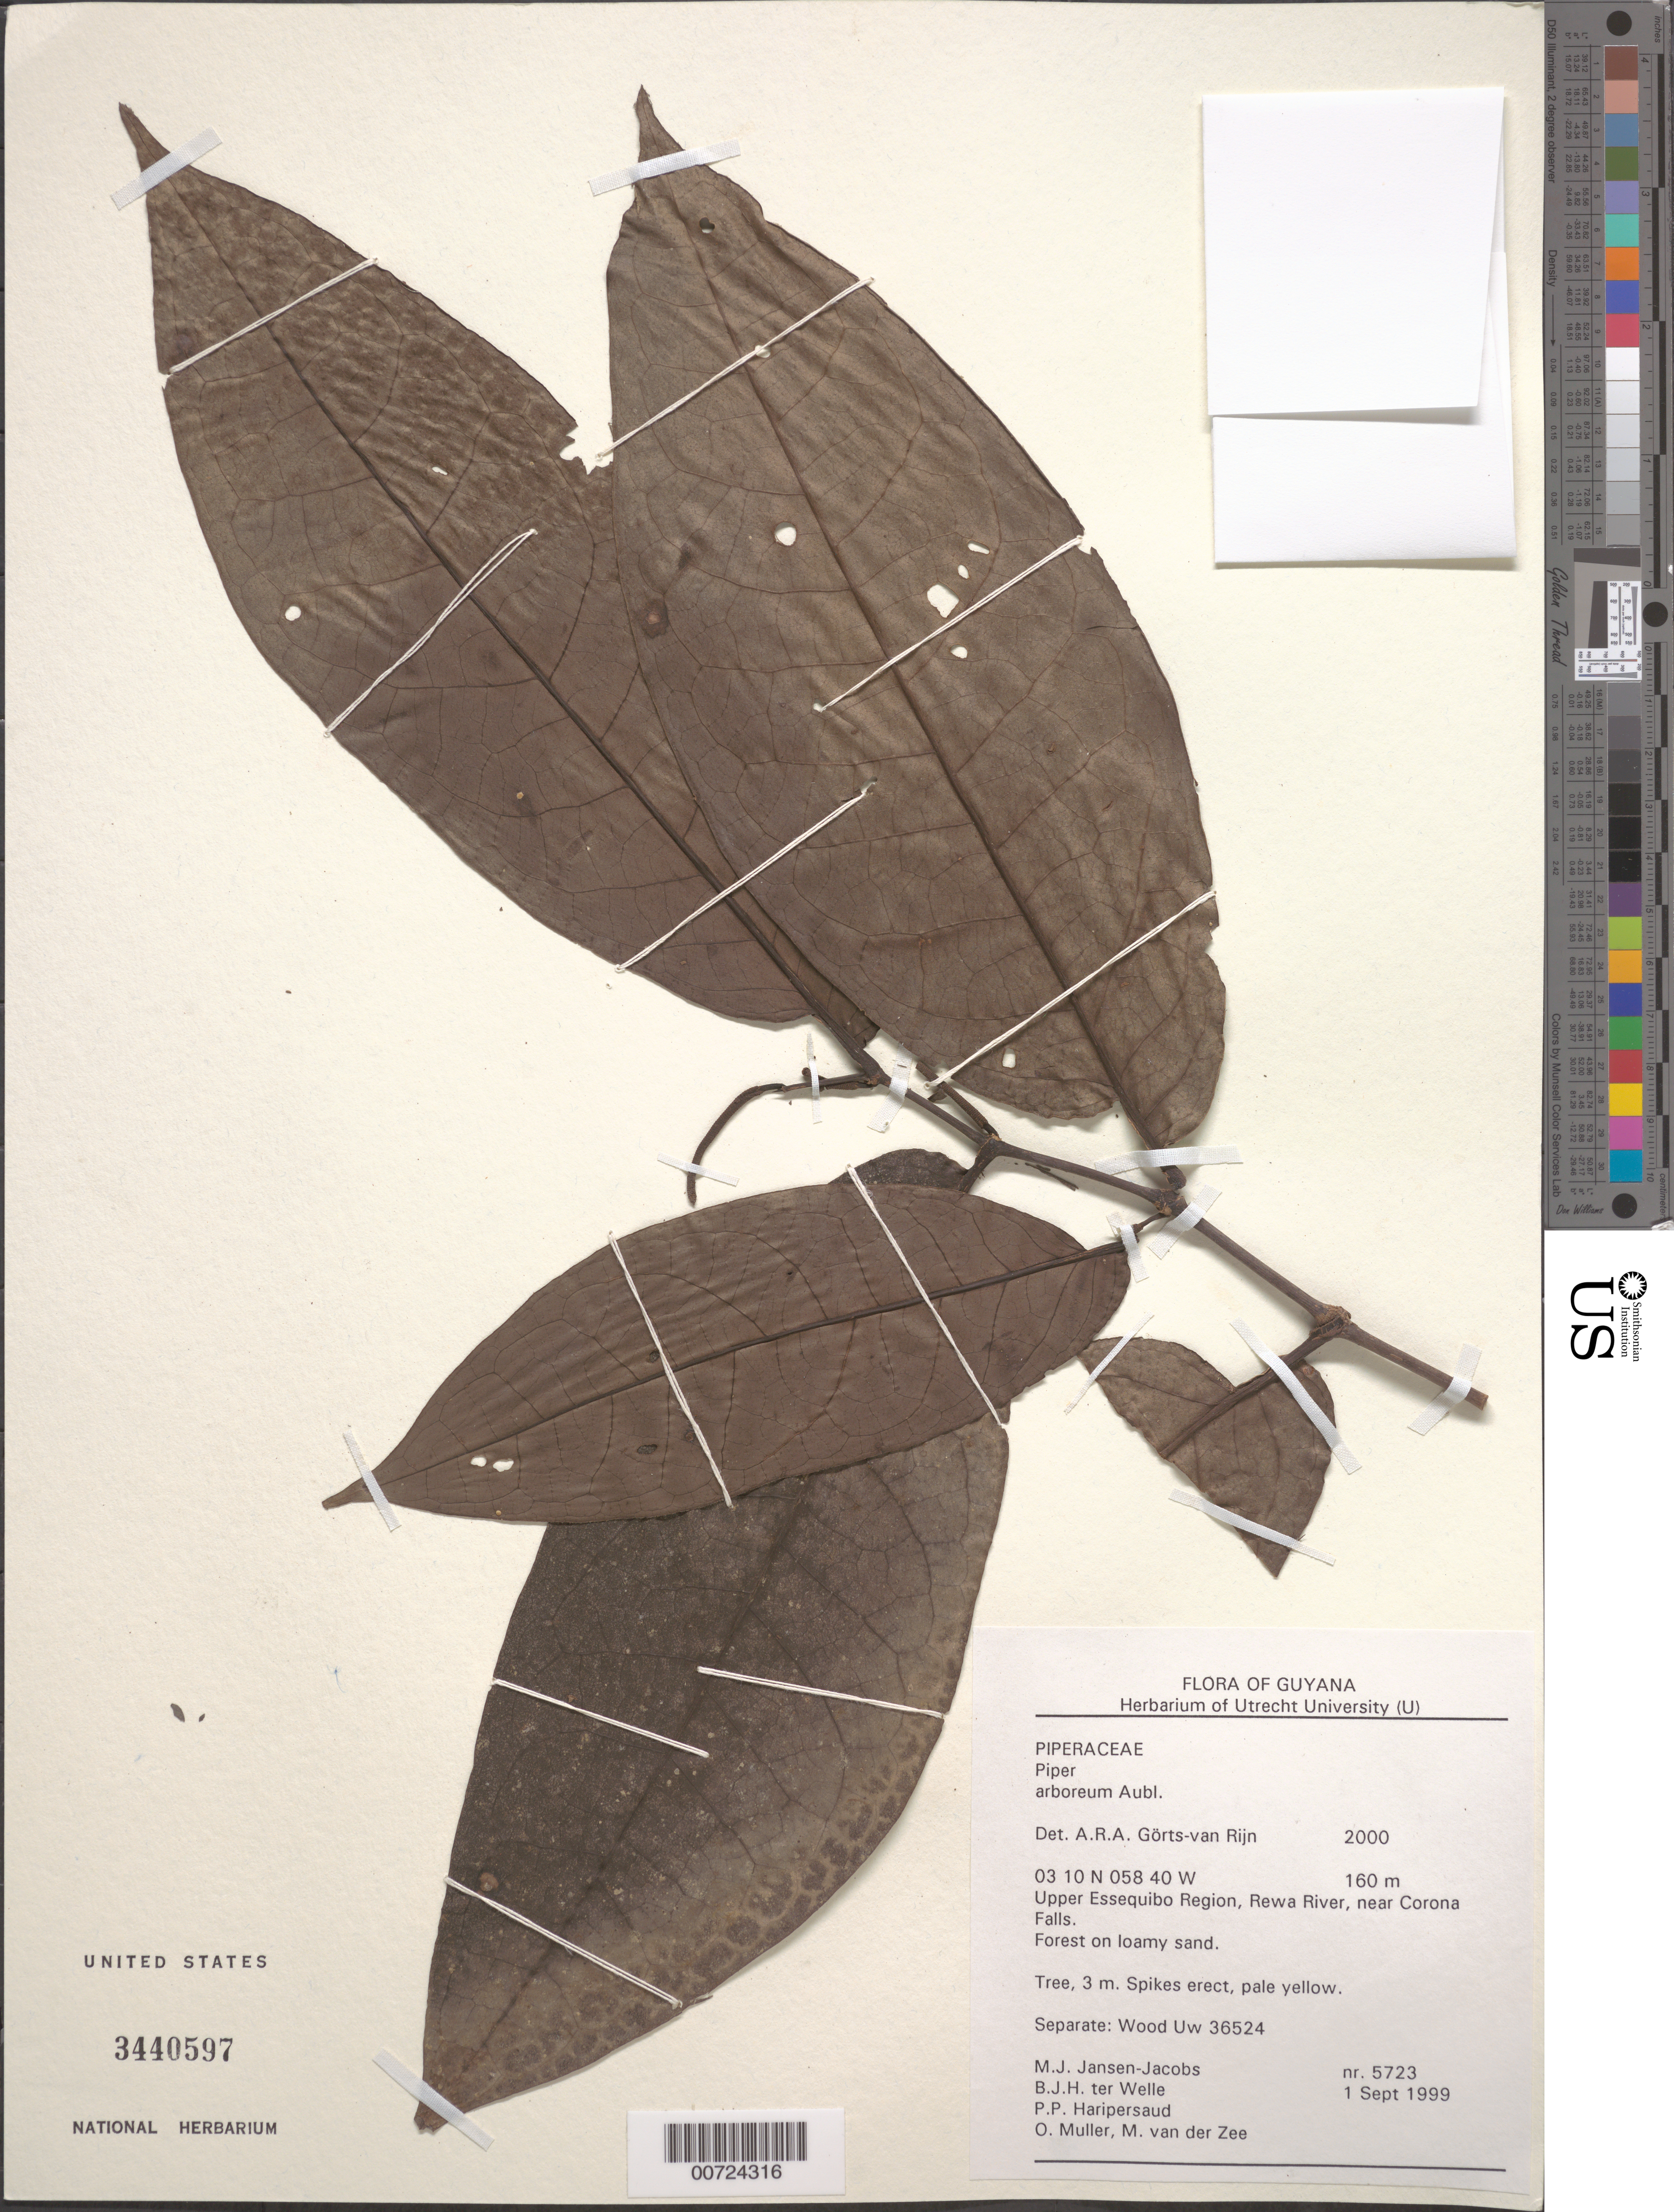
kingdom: Plantae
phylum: Tracheophyta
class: Magnoliopsida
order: Piperales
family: Piperaceae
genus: Piper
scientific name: Piper arboreum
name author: Aubl.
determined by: Görts-van Rijn, A. R. A.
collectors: M. J. Jansen-Jacobs, B. Welle, P. Haripersaud, O. Muller & M. van der Zee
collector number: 5723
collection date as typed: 1-Sep-99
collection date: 1999-09-01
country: Guyana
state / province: U. Takutu-U. Essequibo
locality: Rewa River, near Corona Falls, Upper Essequibo Region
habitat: Forest on loamy sand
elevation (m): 160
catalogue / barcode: US 3440597